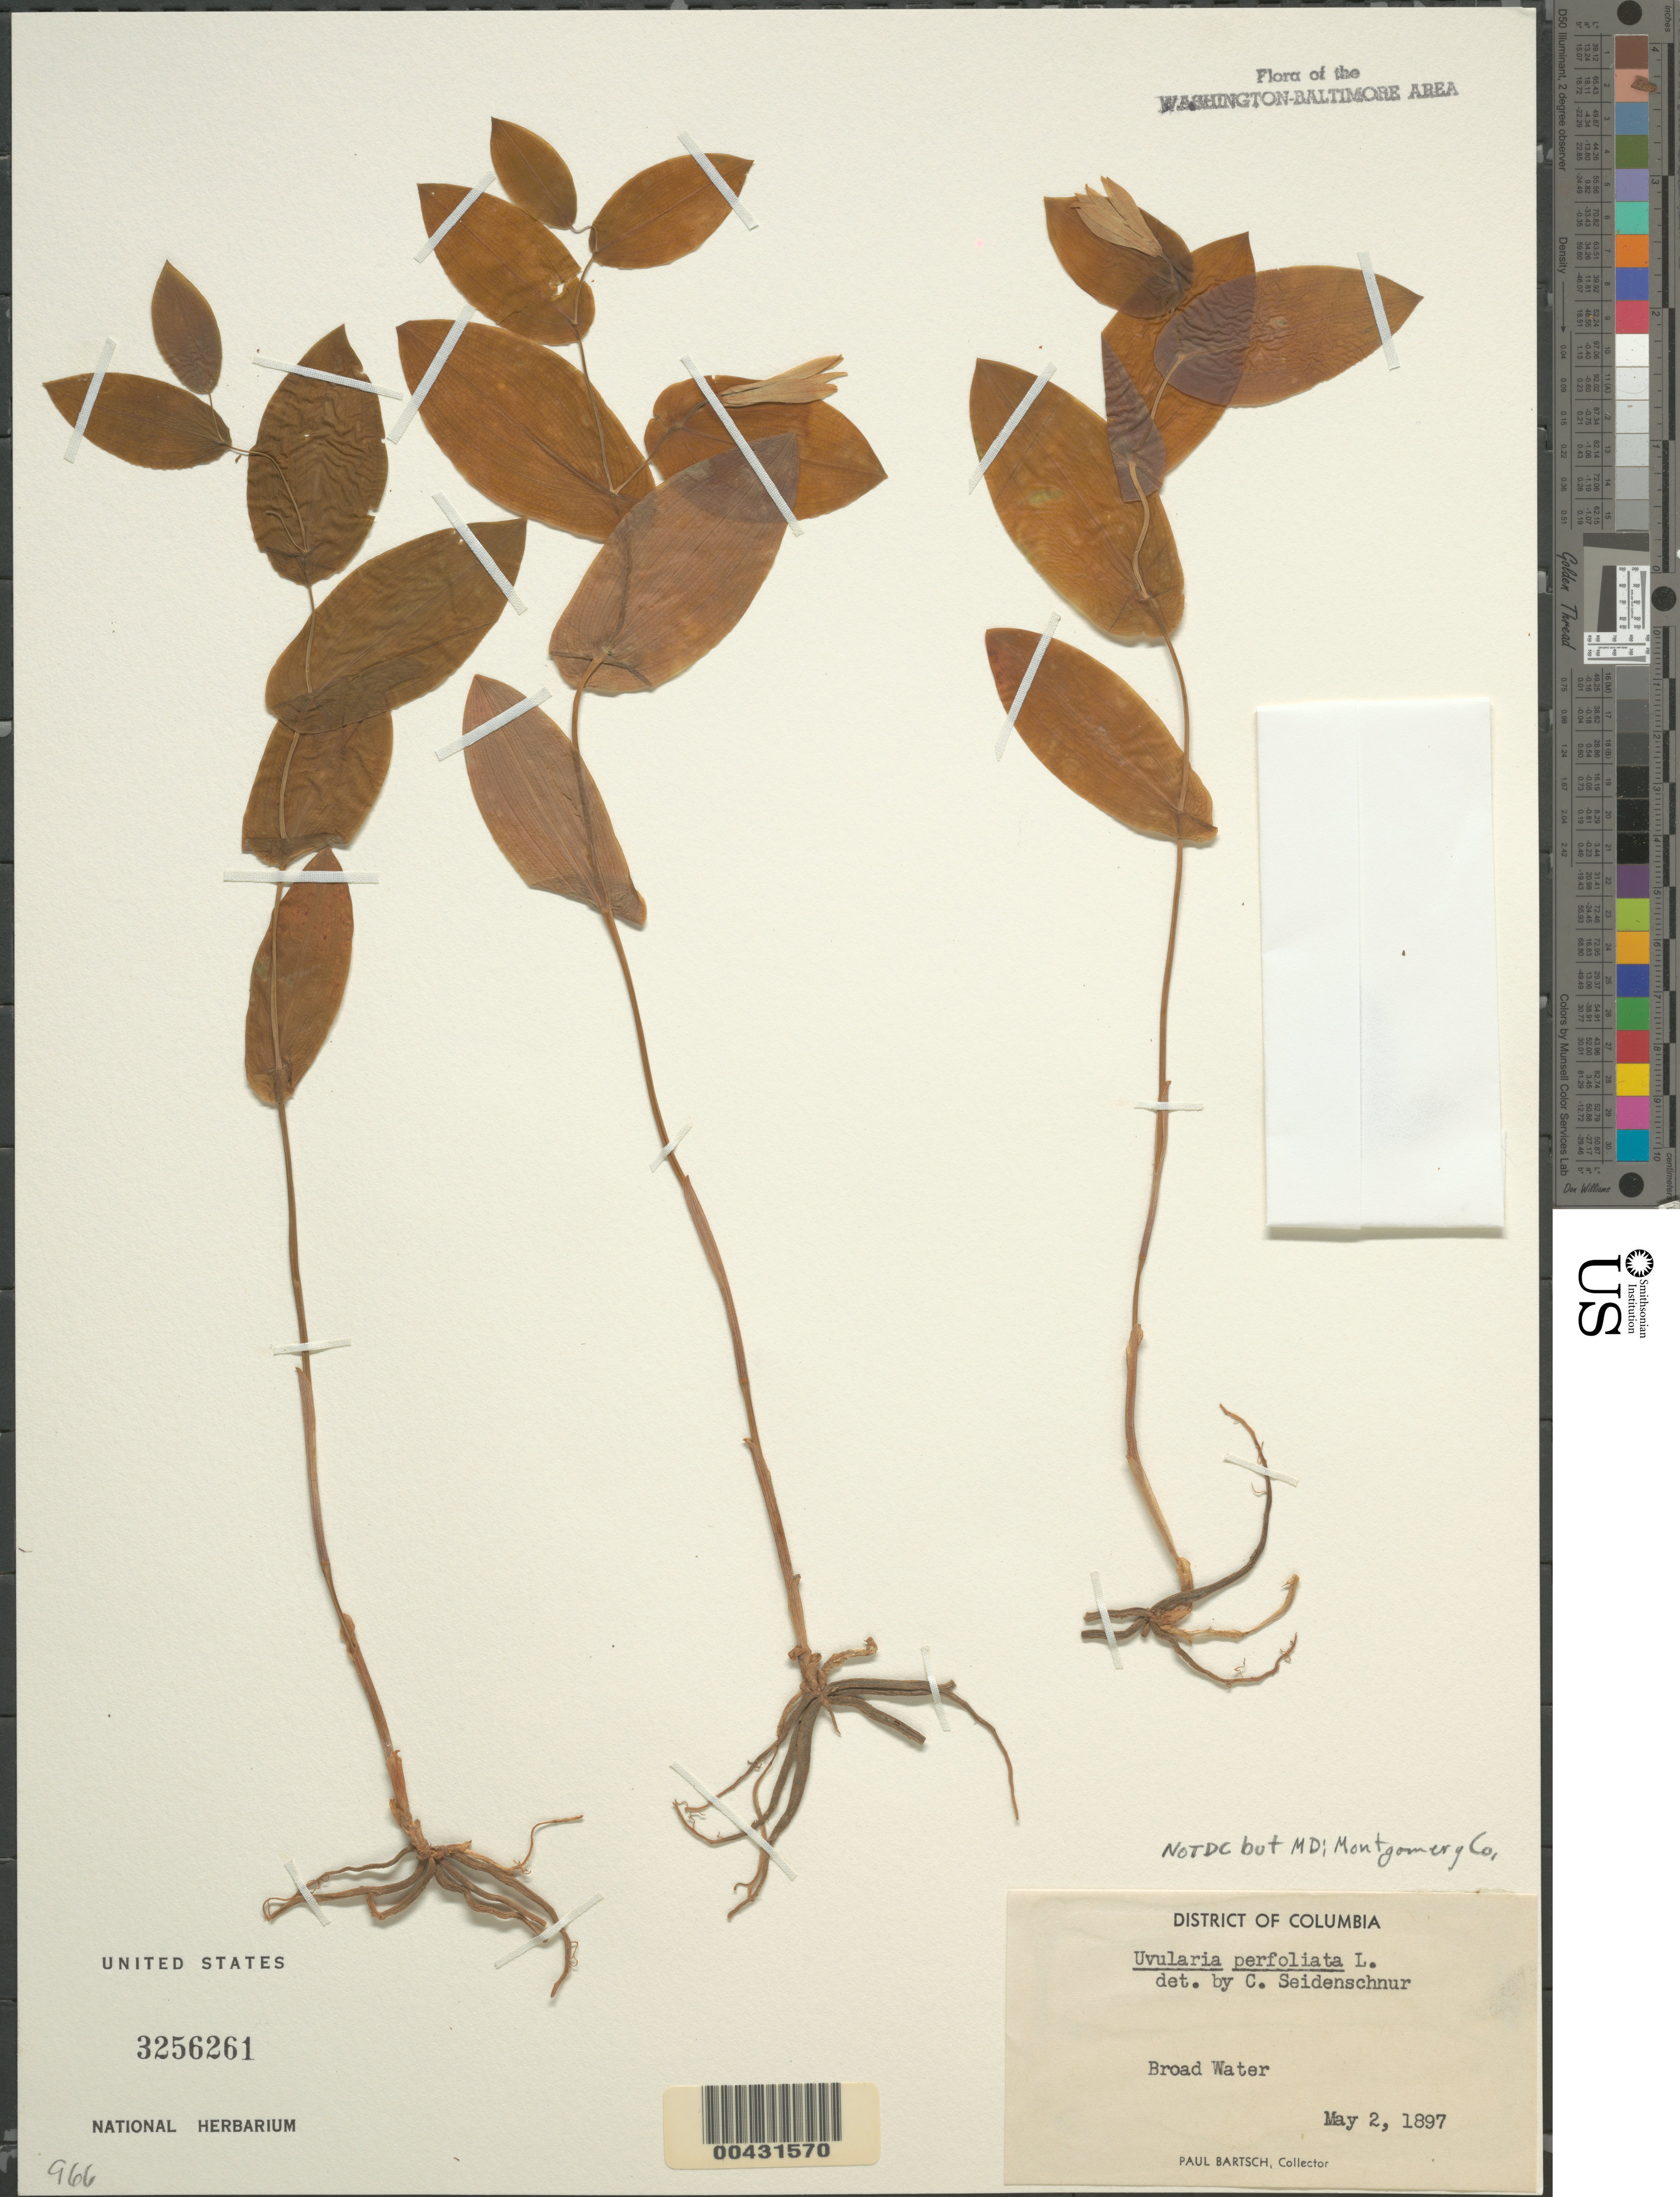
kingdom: Plantae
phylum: Tracheophyta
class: Liliopsida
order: Liliales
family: Colchicaceae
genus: Uvularia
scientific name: Uvularia perfoliata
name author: L.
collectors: P. Bartsch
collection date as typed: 02 May 1897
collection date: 1897-05-02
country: United States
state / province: Maryland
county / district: Montgomery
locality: Broad Water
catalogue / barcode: US 3256261